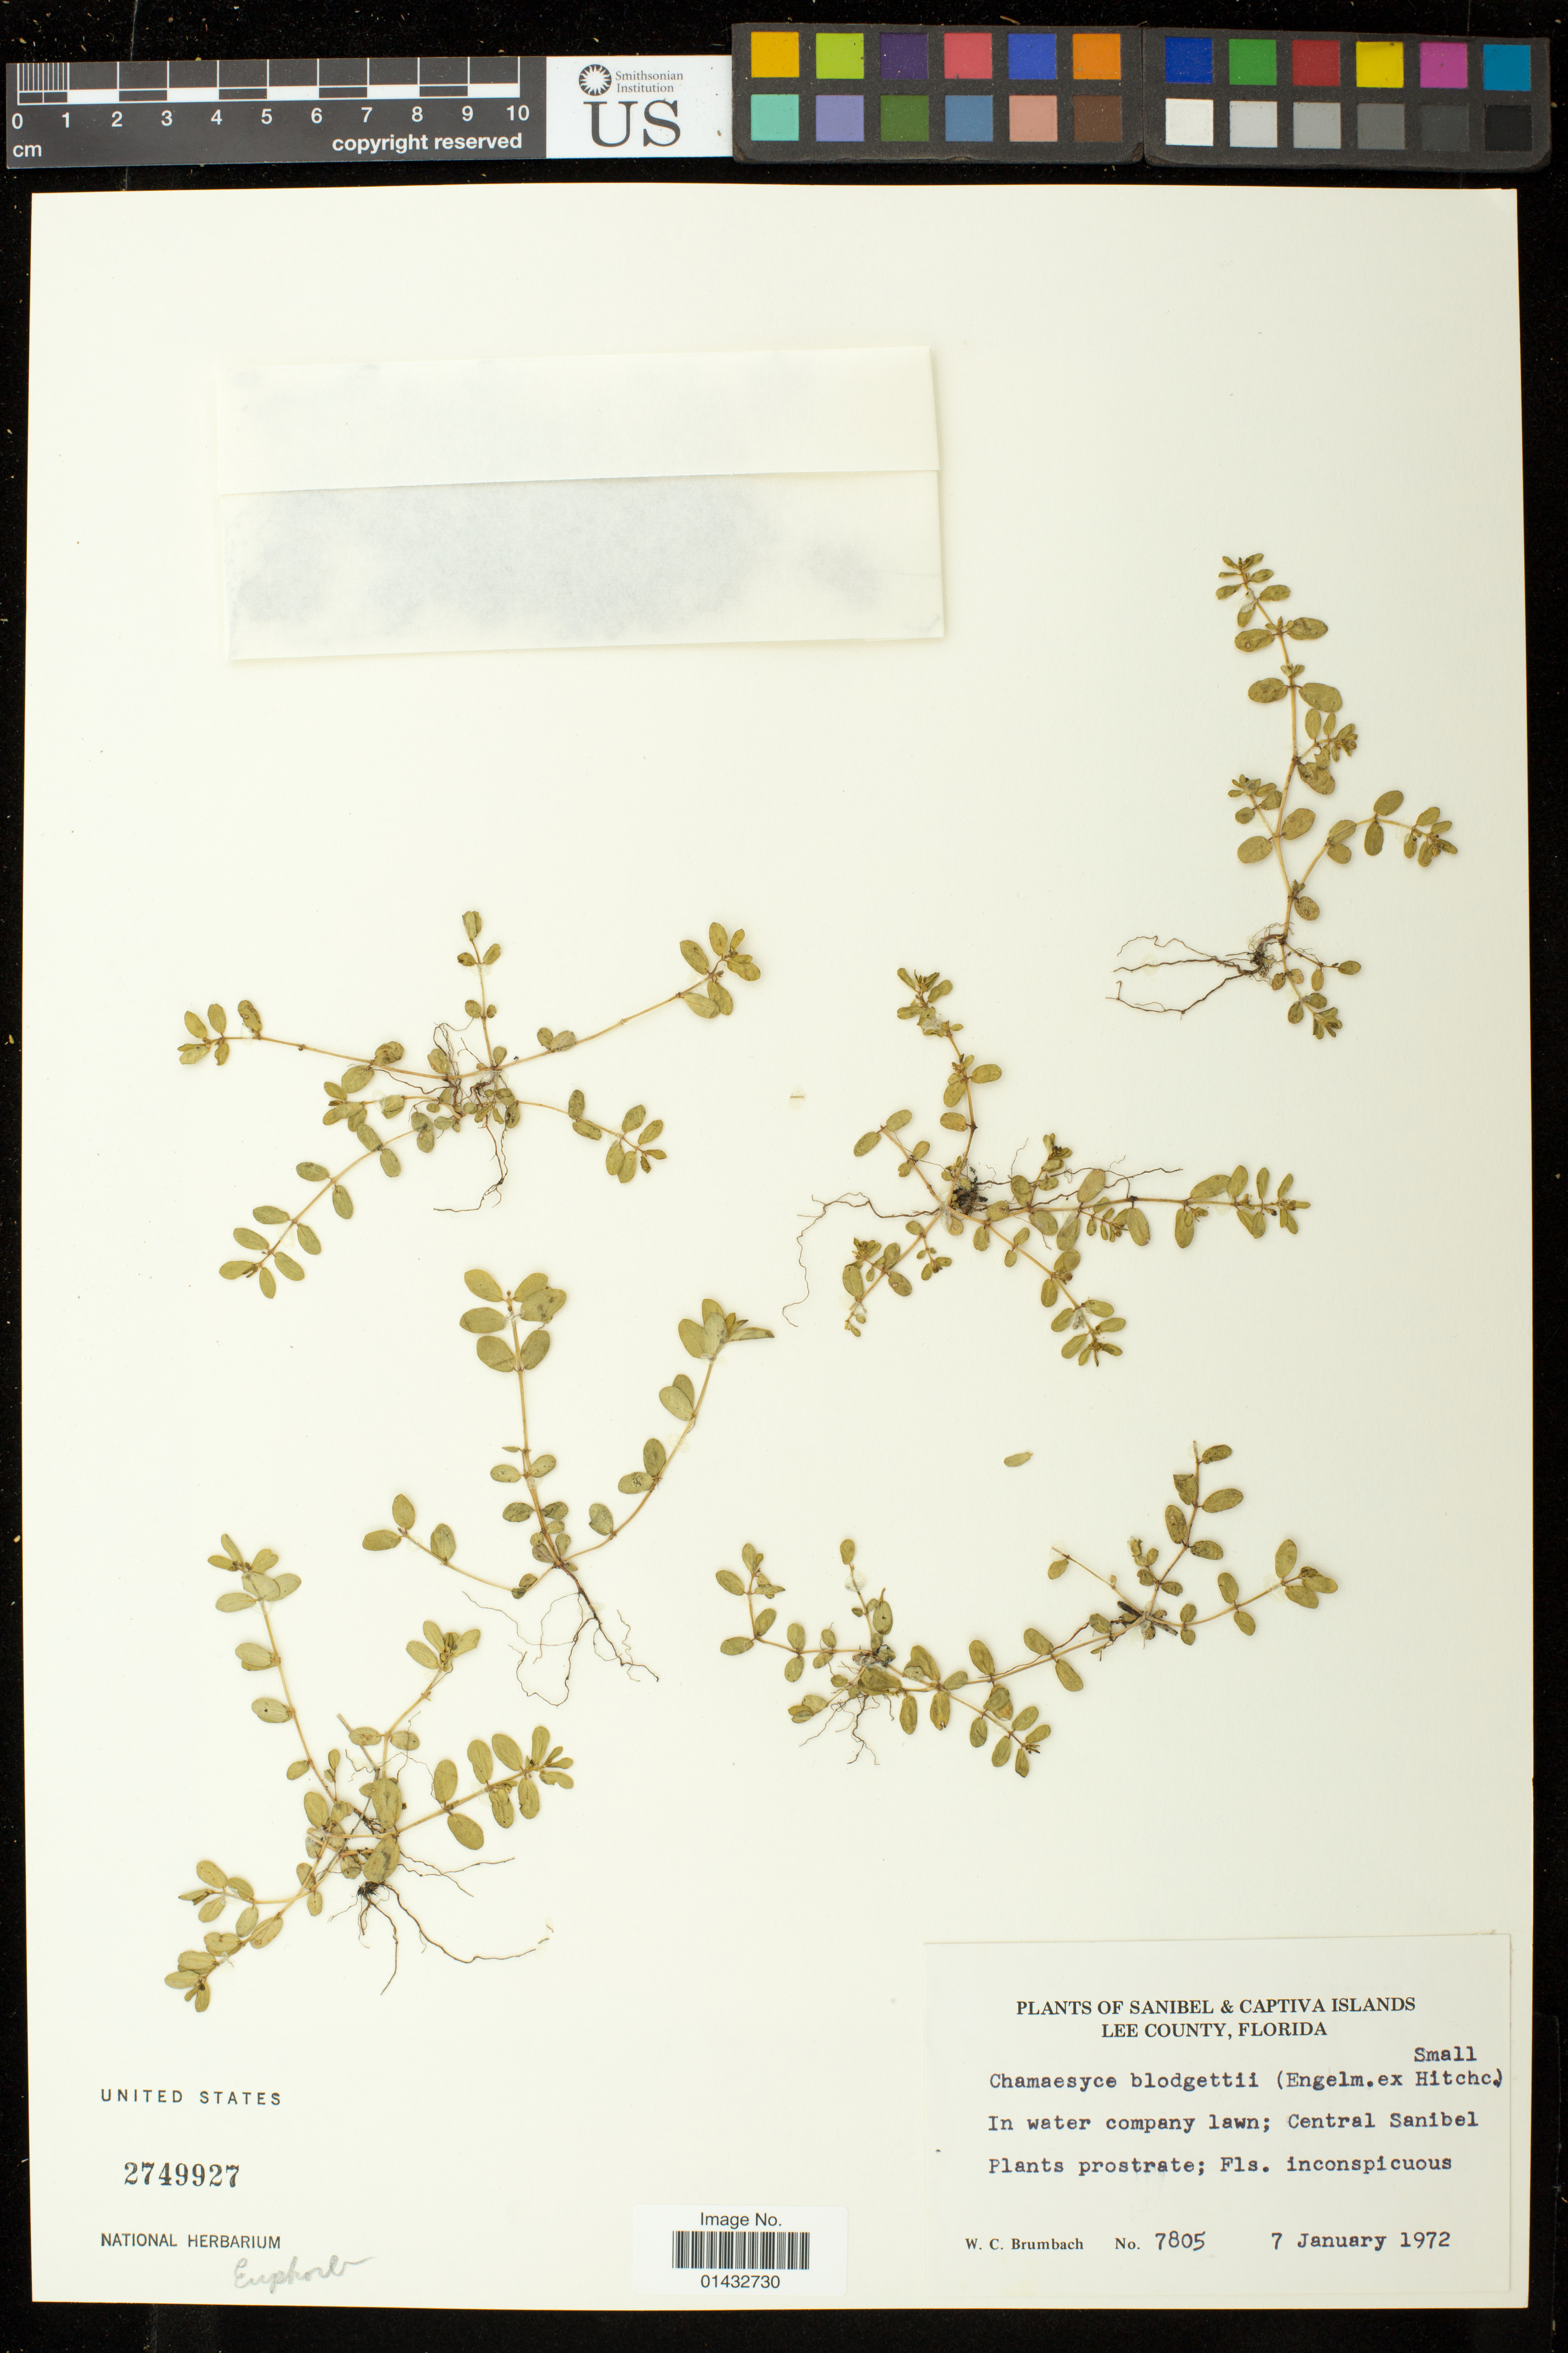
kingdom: Plantae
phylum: Tracheophyta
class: Magnoliopsida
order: Malpighiales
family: Euphorbiaceae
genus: Euphorbia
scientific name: Euphorbia blodgettii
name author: Engelm. ex Hitchc.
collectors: W. C. Brumbach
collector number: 7805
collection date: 1972-01-07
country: United States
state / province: Florida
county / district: Lee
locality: Central Sanibel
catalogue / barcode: US 2749927